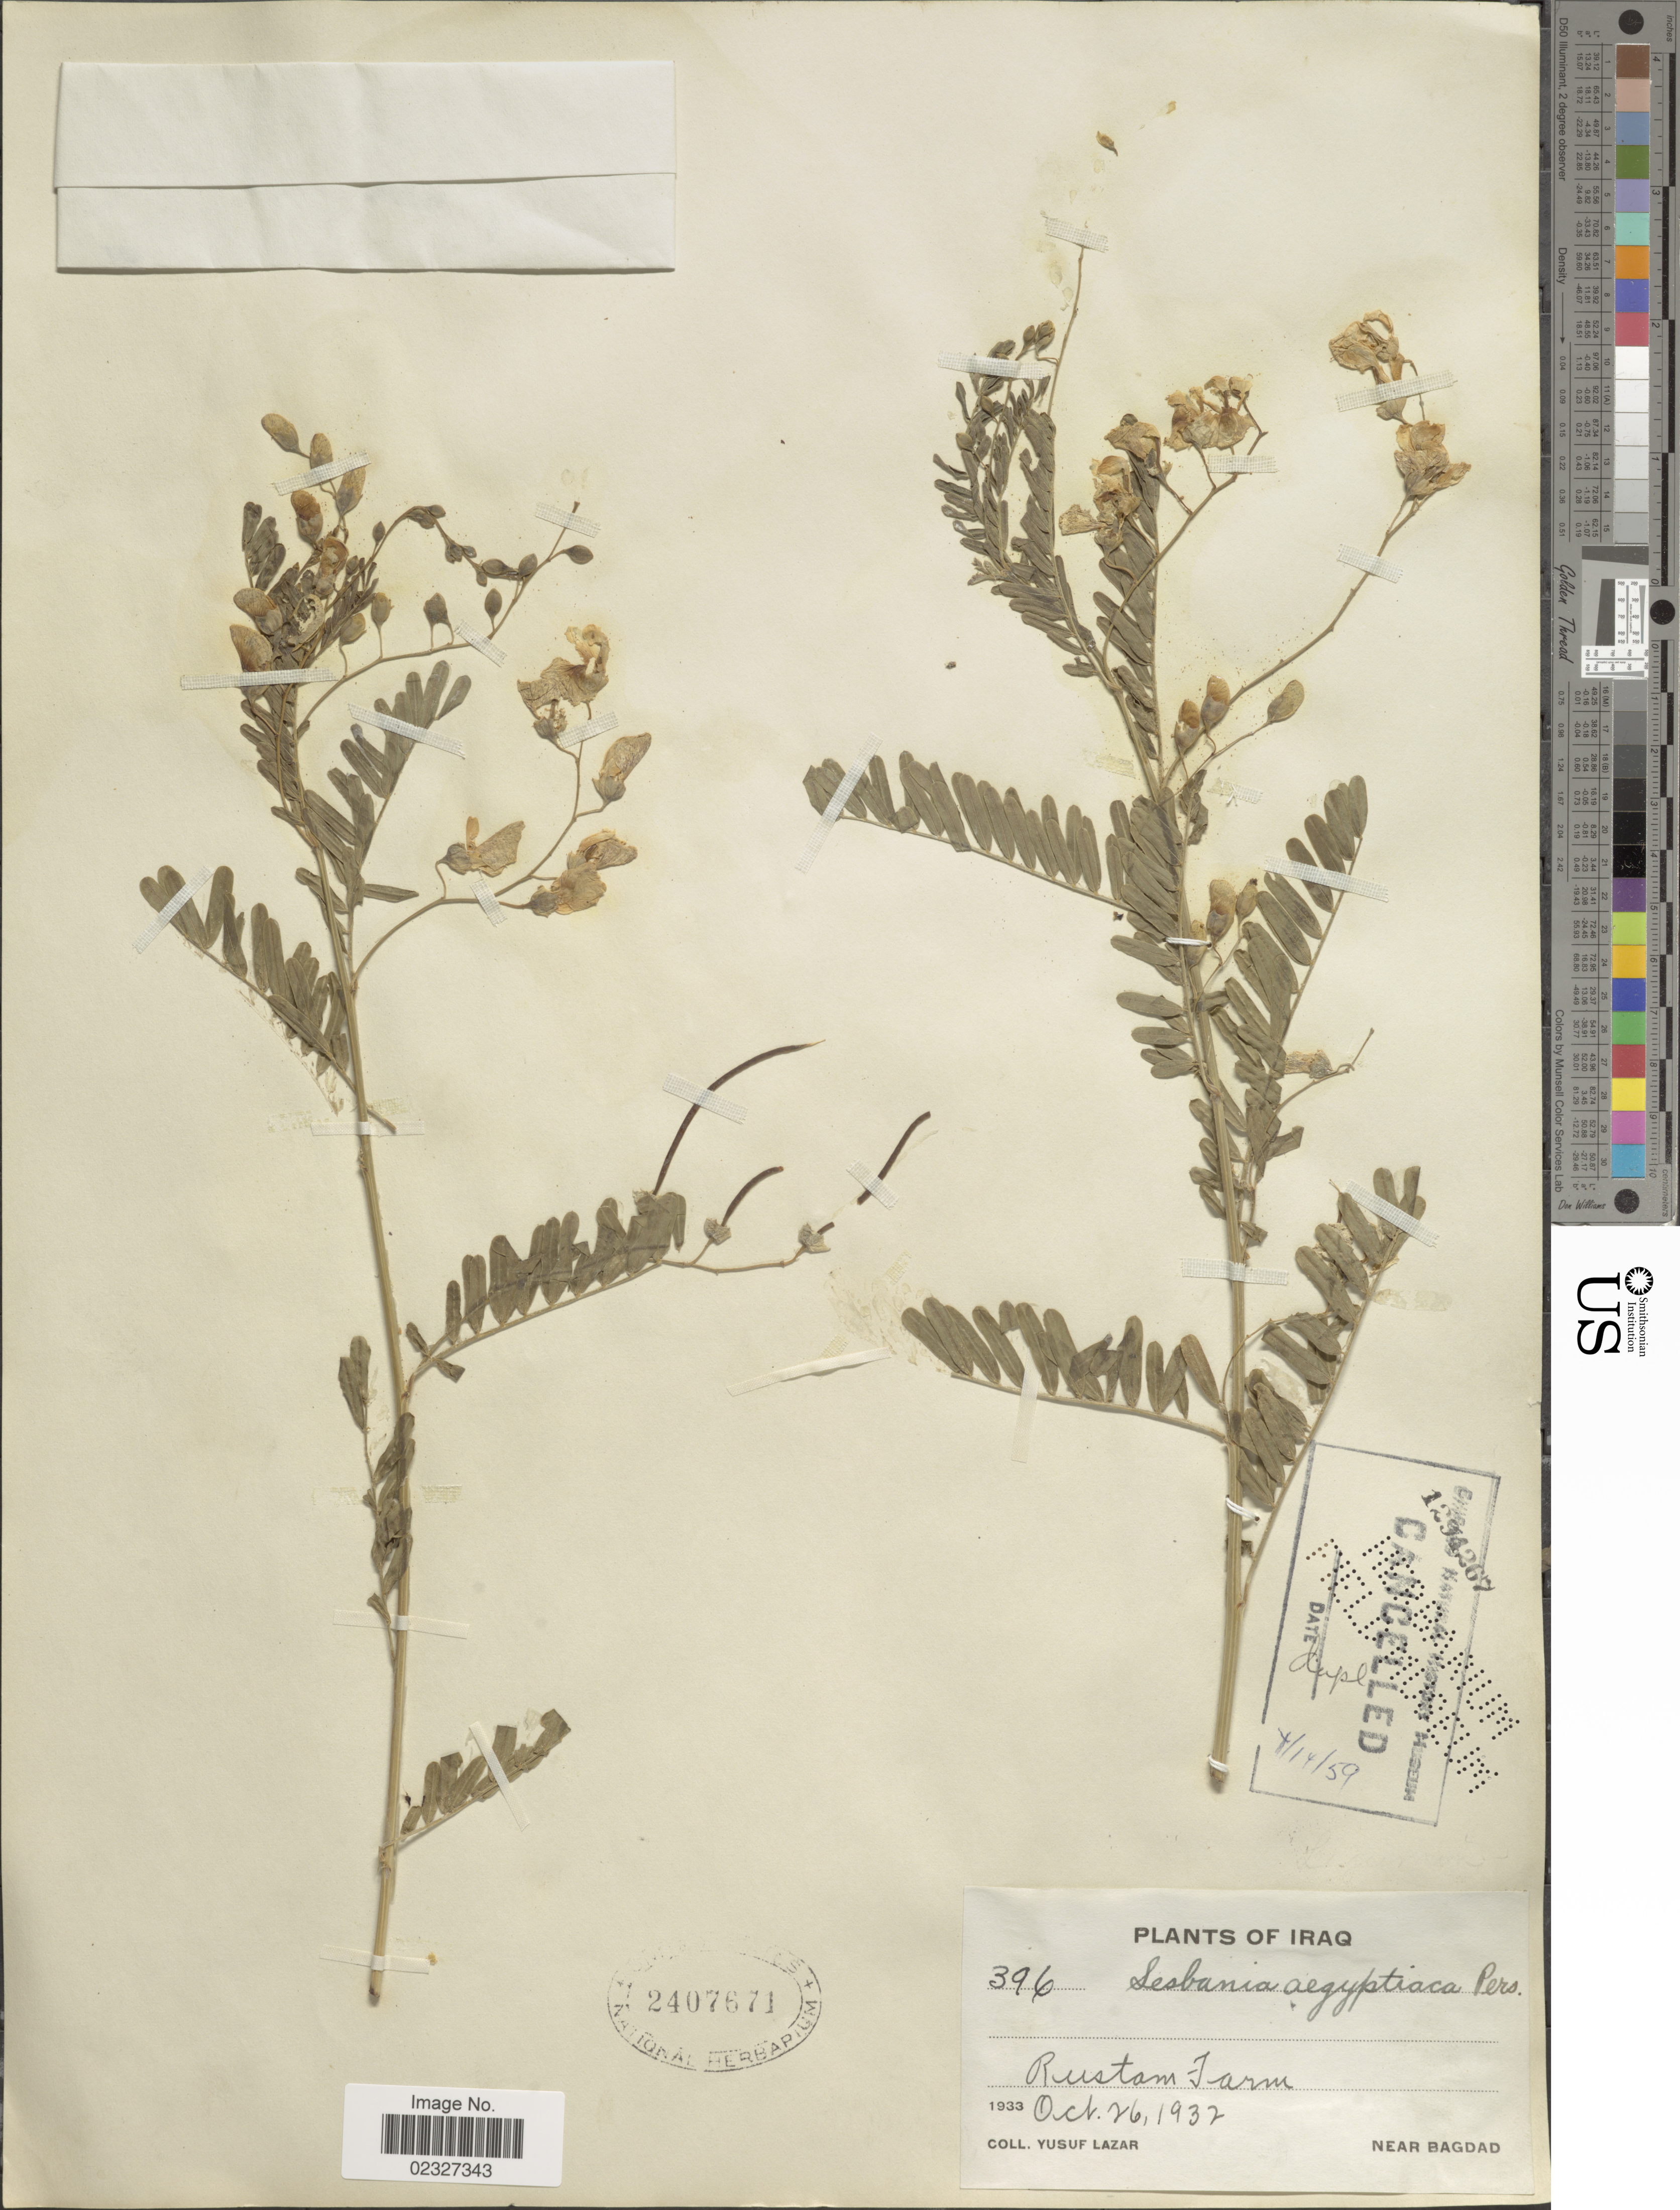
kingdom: Plantae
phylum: Tracheophyta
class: Magnoliopsida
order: Fabales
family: Fabaceae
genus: Sesbania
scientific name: Sesbania sesban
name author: (L.) Merr.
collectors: Y. Lazar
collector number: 396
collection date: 1932-10-26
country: Iraq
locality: Rustam Farm, near Bagdad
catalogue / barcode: US 2407671